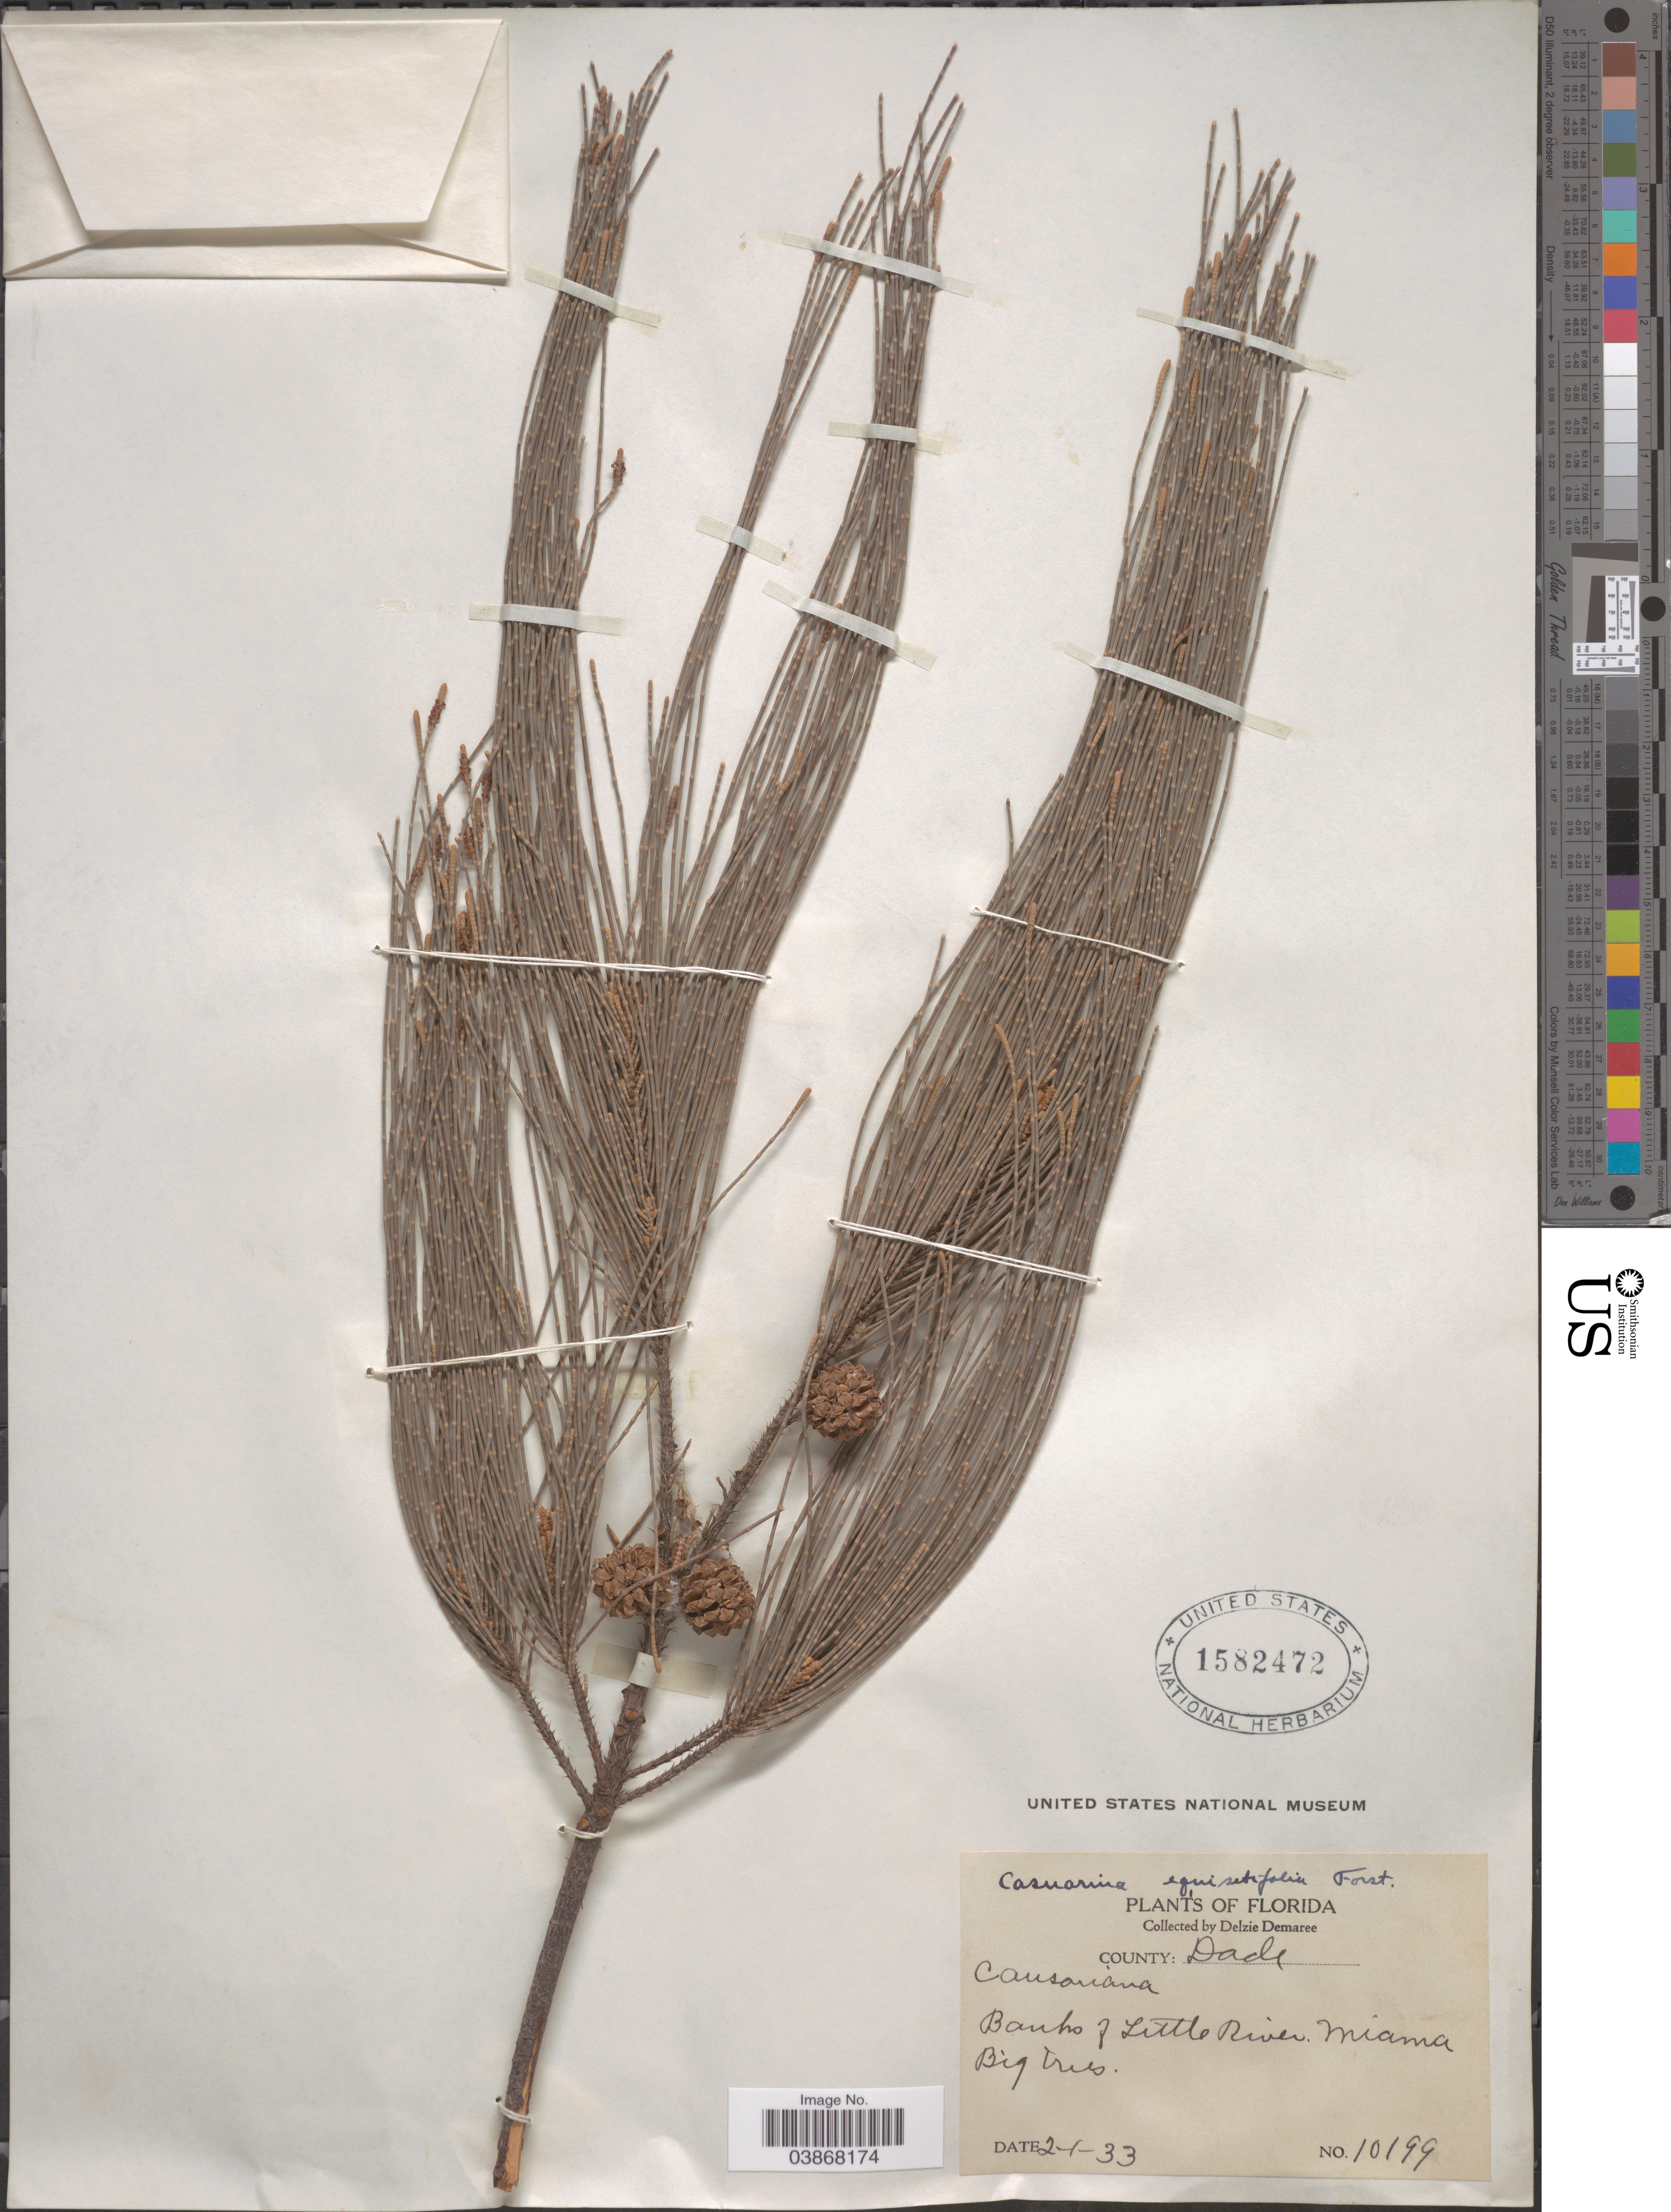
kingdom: Plantae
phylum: Tracheophyta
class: Magnoliopsida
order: Fagales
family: Casuarinaceae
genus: Casuarina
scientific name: Casuarina equisetifolia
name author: L.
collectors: D. Demaree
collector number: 10199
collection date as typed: Transcribed d/m/y: 1/2/33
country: United States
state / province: Florida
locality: County: Dade. Banks of Little River. Miama Big trees.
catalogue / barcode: US 1582472